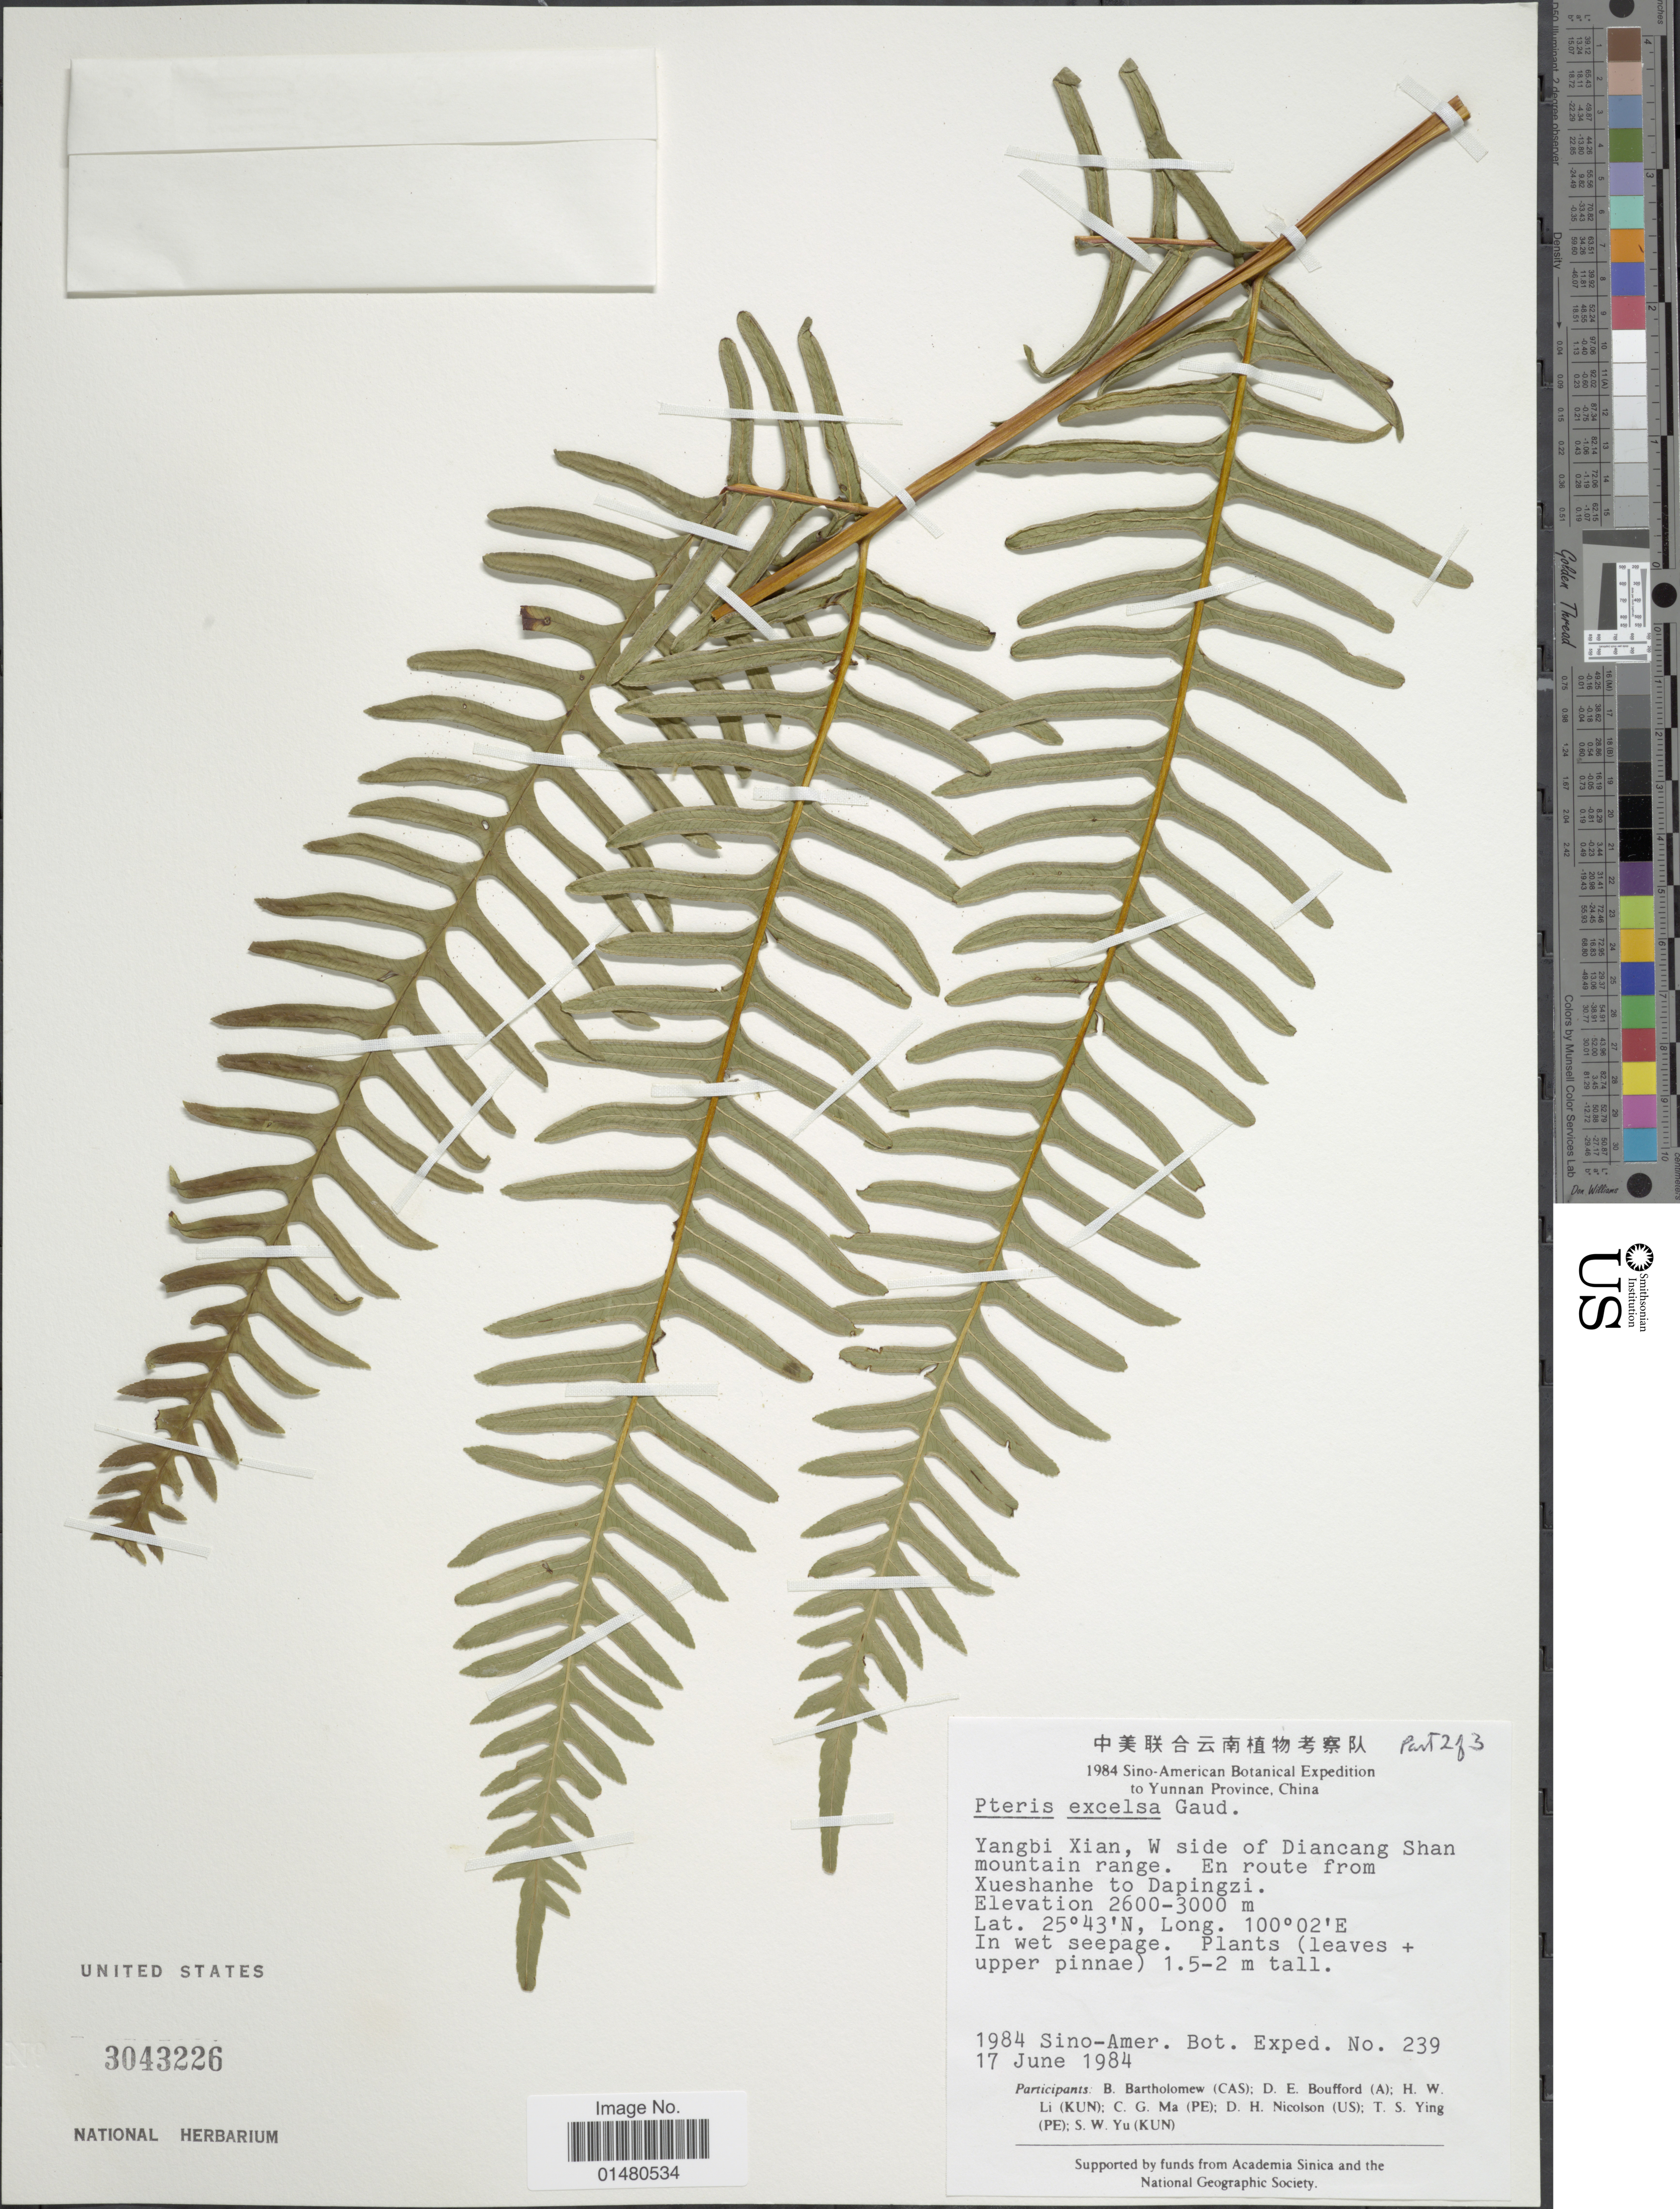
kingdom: Plantae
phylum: Tracheophyta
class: Polypodiopsida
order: Polypodiales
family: Pteridaceae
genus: Pteris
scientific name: Pteris excelsa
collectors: Sino-Amer. Bot. Exped. 1984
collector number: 239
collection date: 1984-06-17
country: China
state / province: Yunnan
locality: Yangbi Xian, W side of Diancang Shan mountain range. En route from Xueshanhe to Dapingzi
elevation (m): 2600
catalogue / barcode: US 3043226